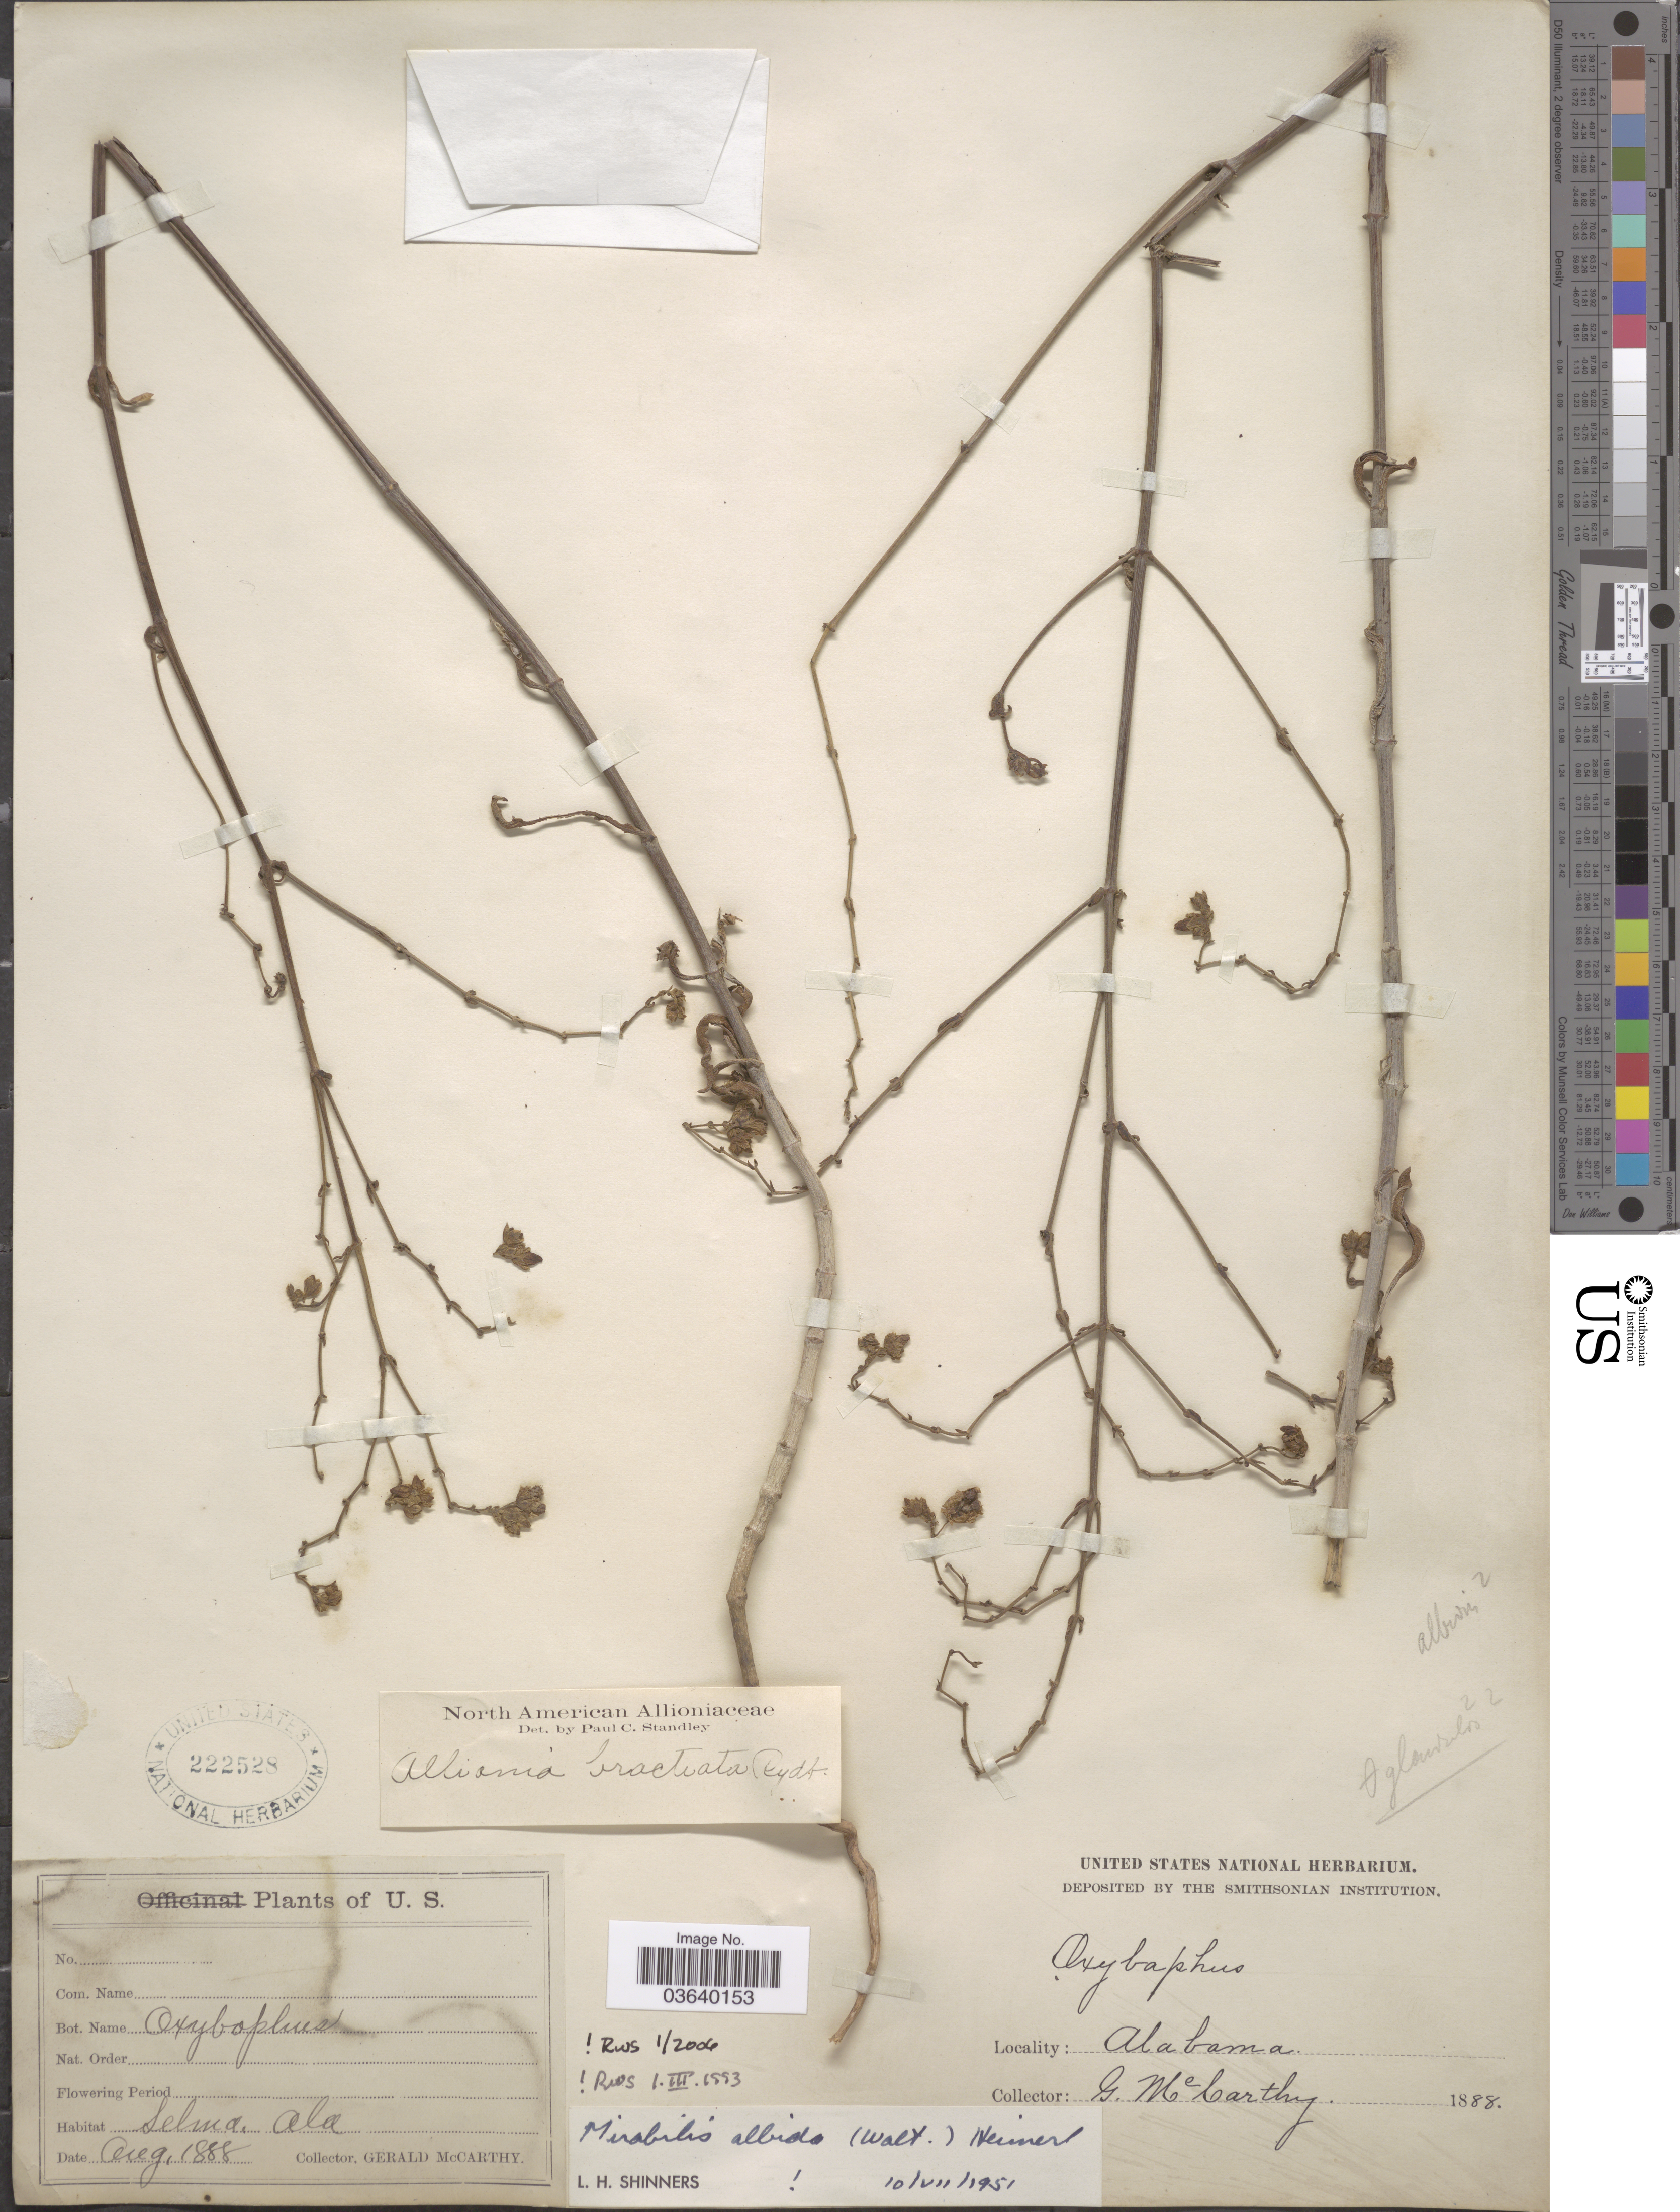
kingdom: Plantae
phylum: Tracheophyta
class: Magnoliopsida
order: Caryophyllales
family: Nyctaginaceae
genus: Mirabilis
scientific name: Mirabilis albida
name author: (Walter) Heimerl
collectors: G. McCarthy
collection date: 1888-08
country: United States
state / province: Alabama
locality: Selma.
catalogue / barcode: US 222528